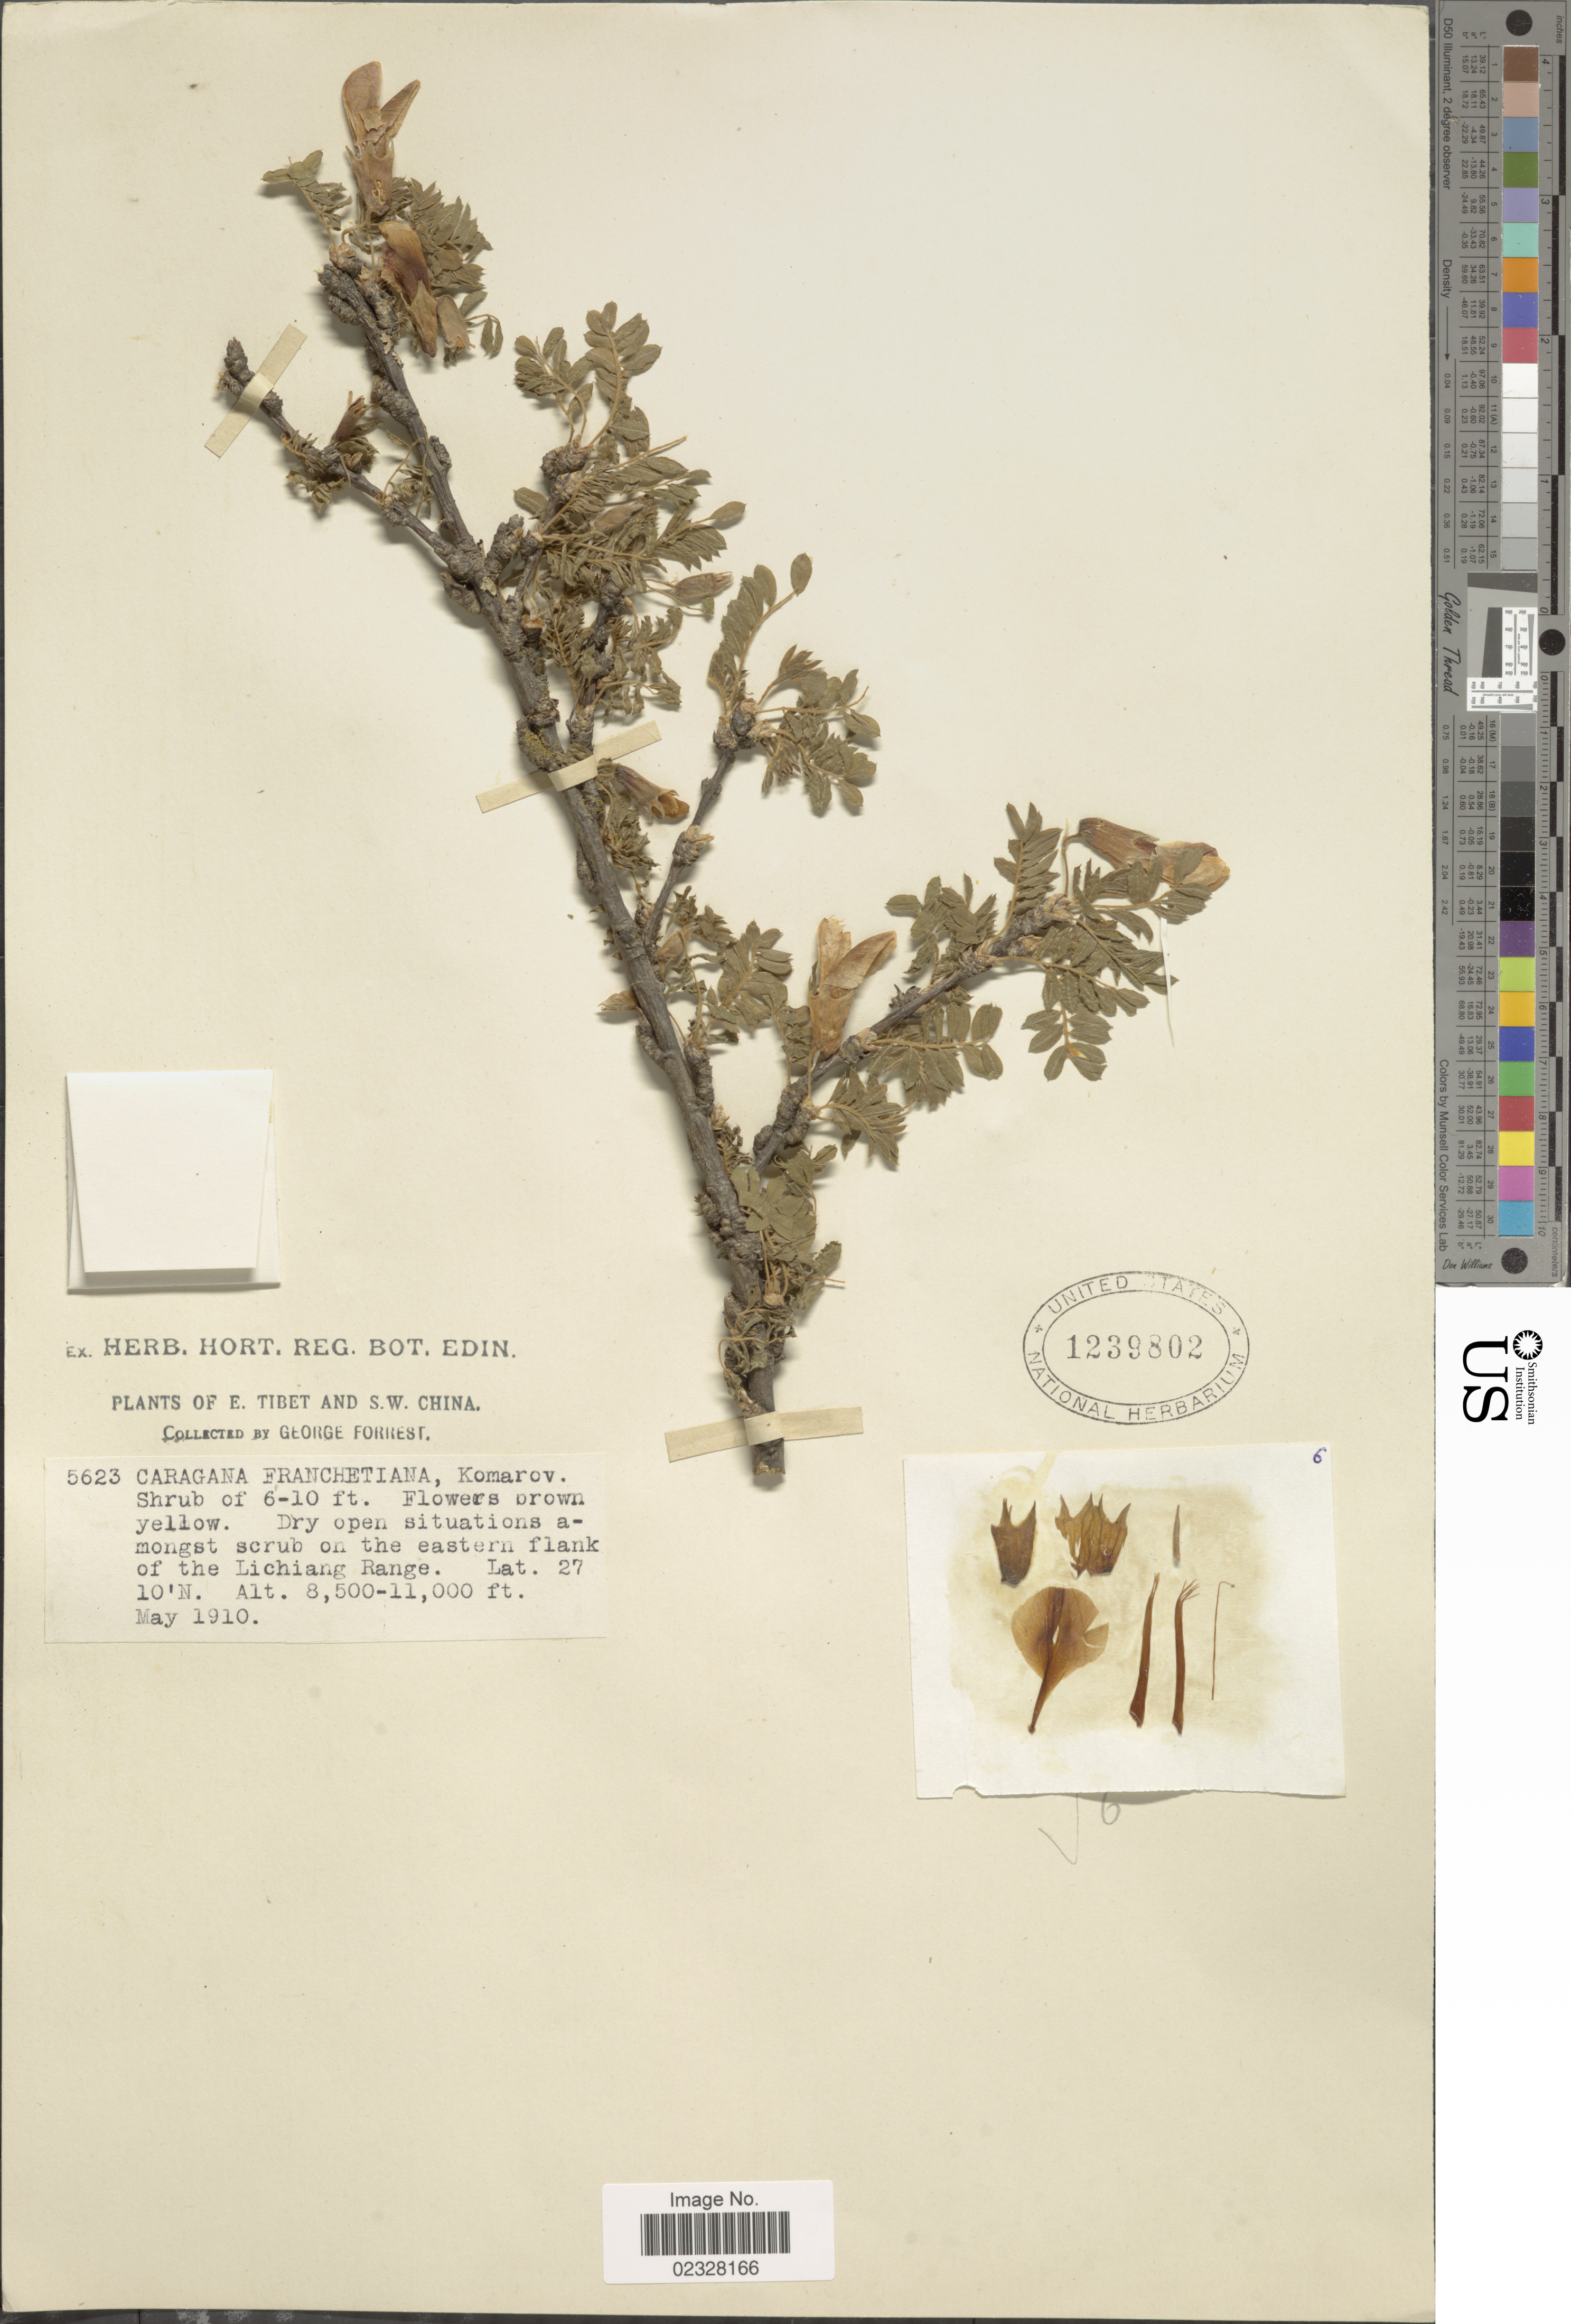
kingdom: Plantae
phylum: Tracheophyta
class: Magnoliopsida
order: Fabales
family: Fabaceae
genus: Caragana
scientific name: Caragana franchetiana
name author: Kom.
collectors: G. Forrest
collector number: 5623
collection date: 1910-05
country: China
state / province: Xizang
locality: E. Tibet and S.W. China. Dry open situations amongst scrub on the eastern flank of the Lichiang Range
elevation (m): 2591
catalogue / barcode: US 1239802